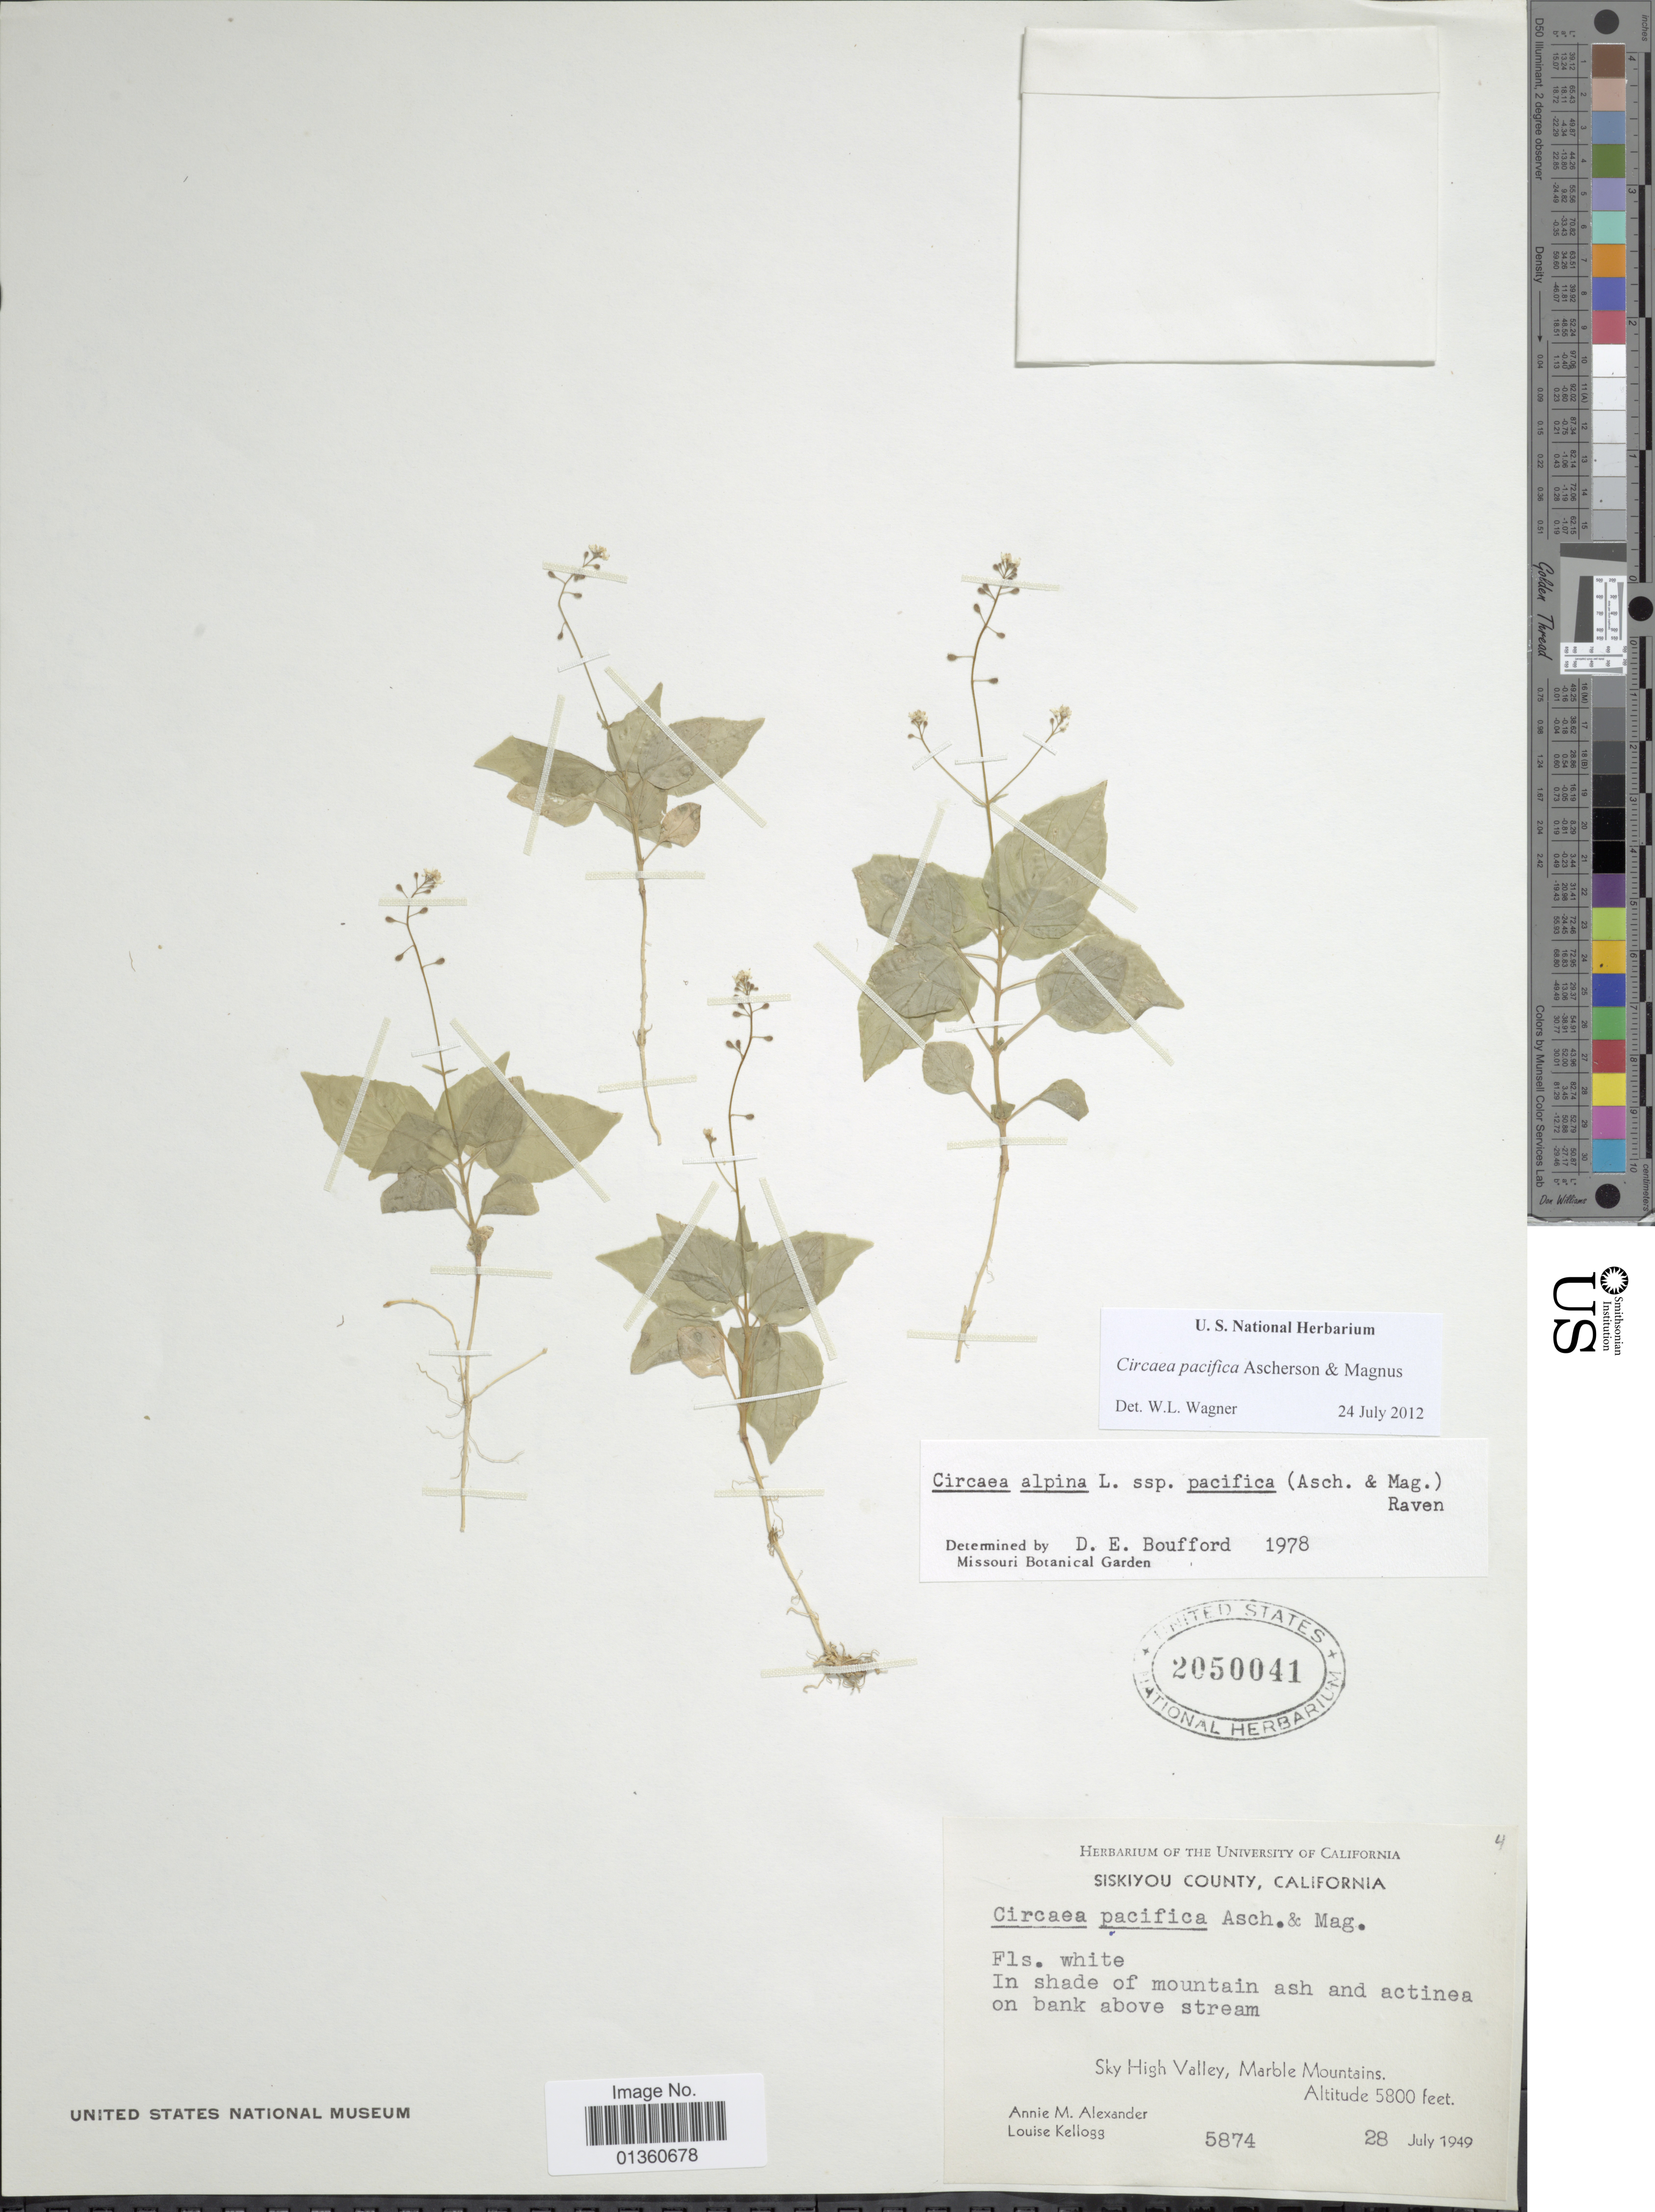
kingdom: Plantae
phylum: Tracheophyta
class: Magnoliopsida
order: Myrtales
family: Onagraceae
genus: Circaea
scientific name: Circaea pacifica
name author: Asch. & Magnus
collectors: A. M. Alexander & L. Kellogg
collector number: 5874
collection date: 1949-07-28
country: United States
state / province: California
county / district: Siskiyou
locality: Siskiyou County. Sky High Valley, Marble Mountains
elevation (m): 1768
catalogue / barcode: US 2050041